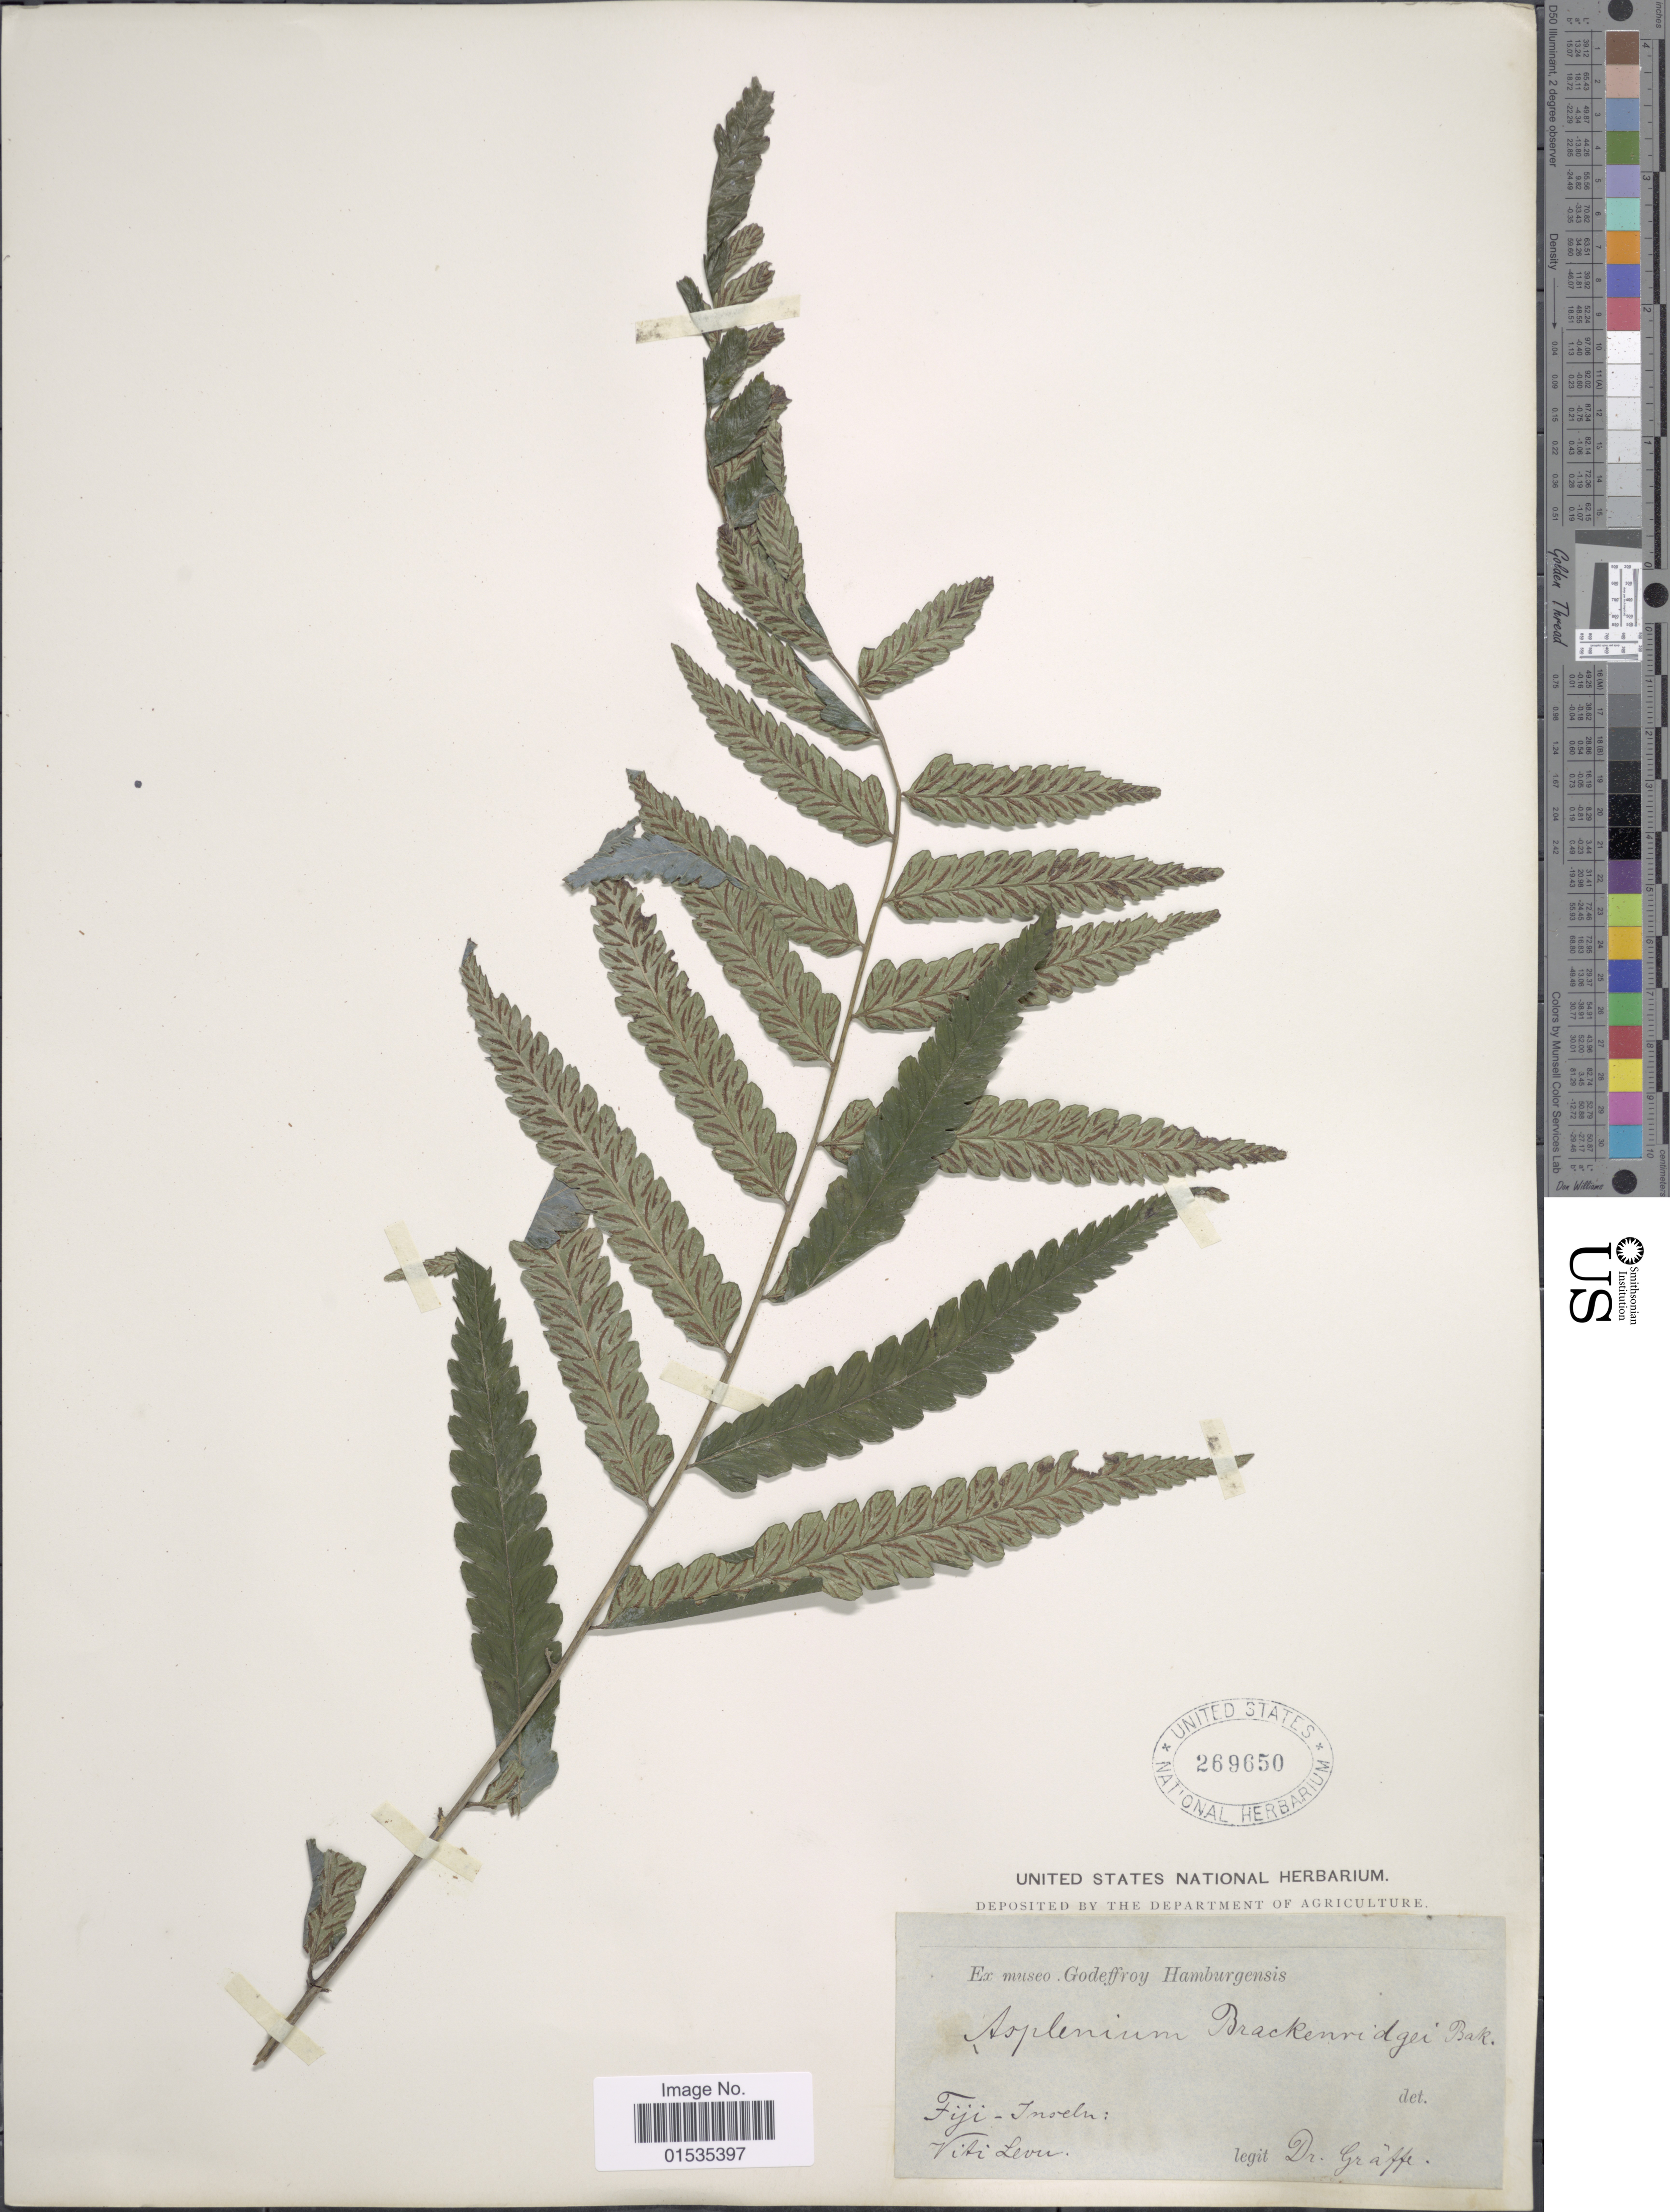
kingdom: Plantae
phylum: Tracheophyta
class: Polypodiopsida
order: Polypodiales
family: Athyriaceae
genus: Diplazium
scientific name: Diplazium bulbiferum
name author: Brack. in Wilkes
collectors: Graeffe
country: Fiji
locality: Viti Levu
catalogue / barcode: US 269650